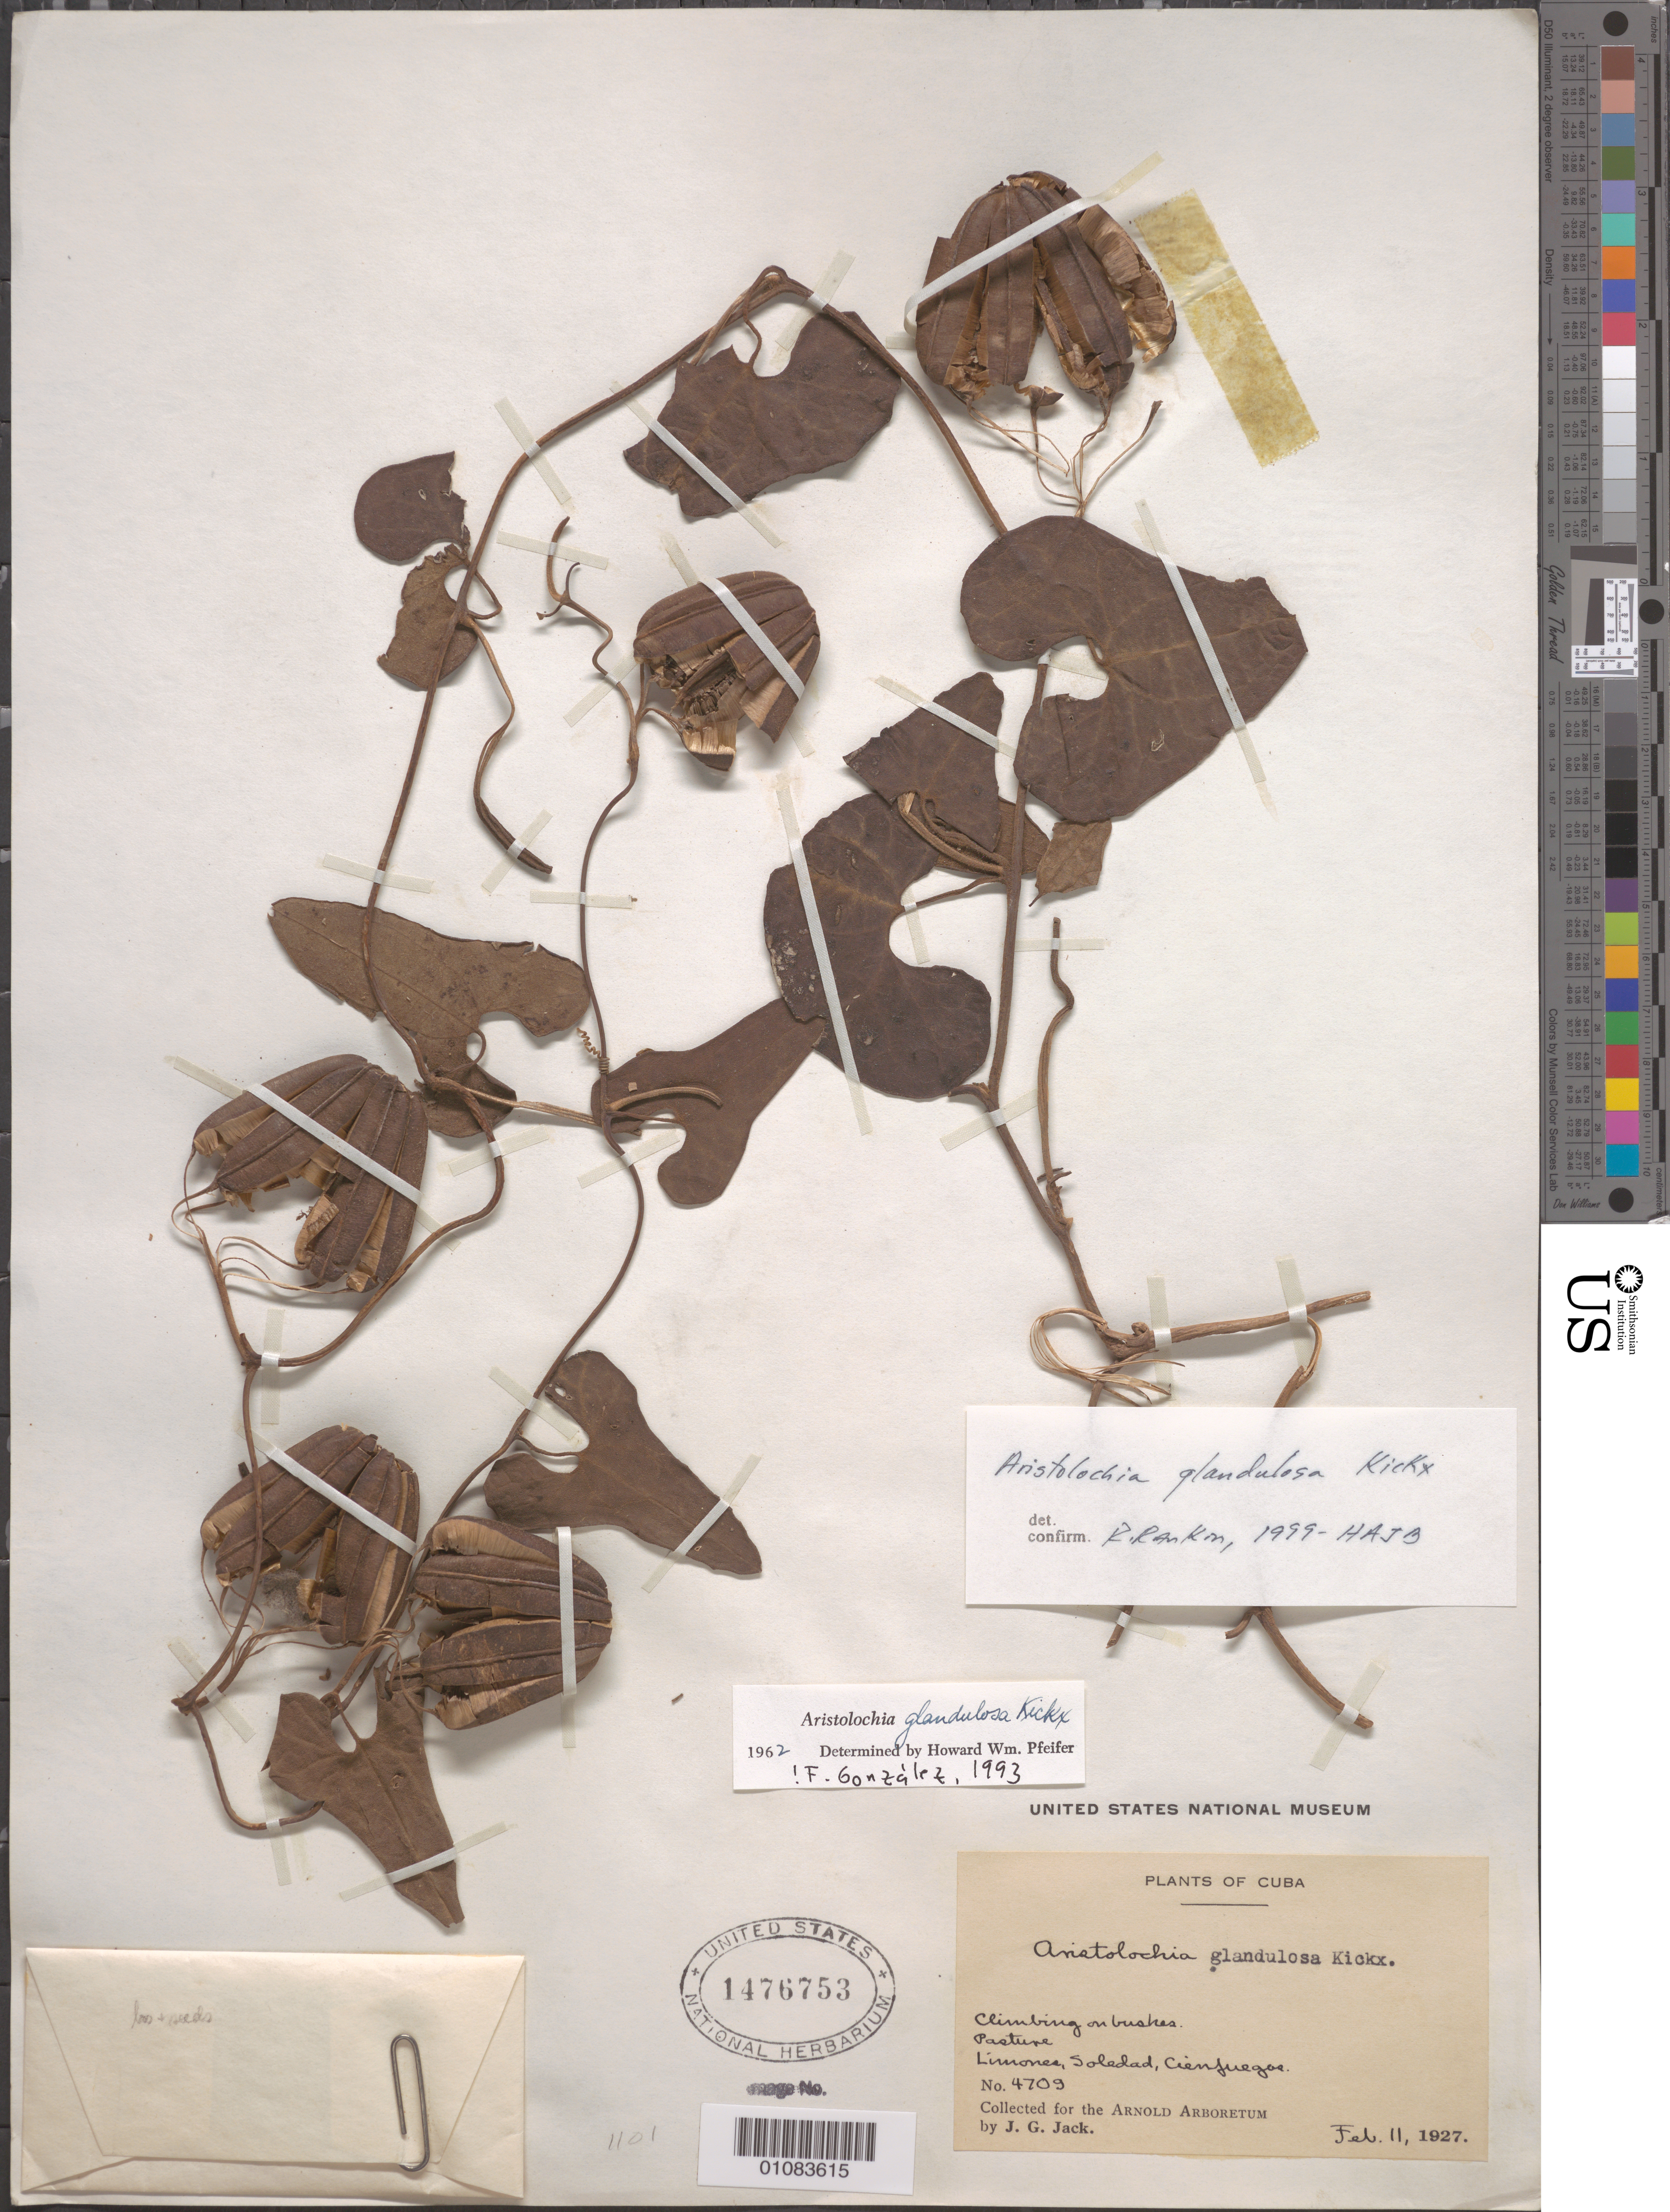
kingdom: Plantae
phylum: Tracheophyta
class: Magnoliopsida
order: Piperales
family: Aristolochiaceae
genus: Aristolochia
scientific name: Aristolochia glandulosa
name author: J. Kickx f.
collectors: J. G. Jack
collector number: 4709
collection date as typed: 11 Feb 1927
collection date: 1927-02-11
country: Cuba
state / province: Cienfuegos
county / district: Cienfuegos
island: Cuba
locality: Cienfuegos, Soledad, Limones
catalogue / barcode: US 1476753